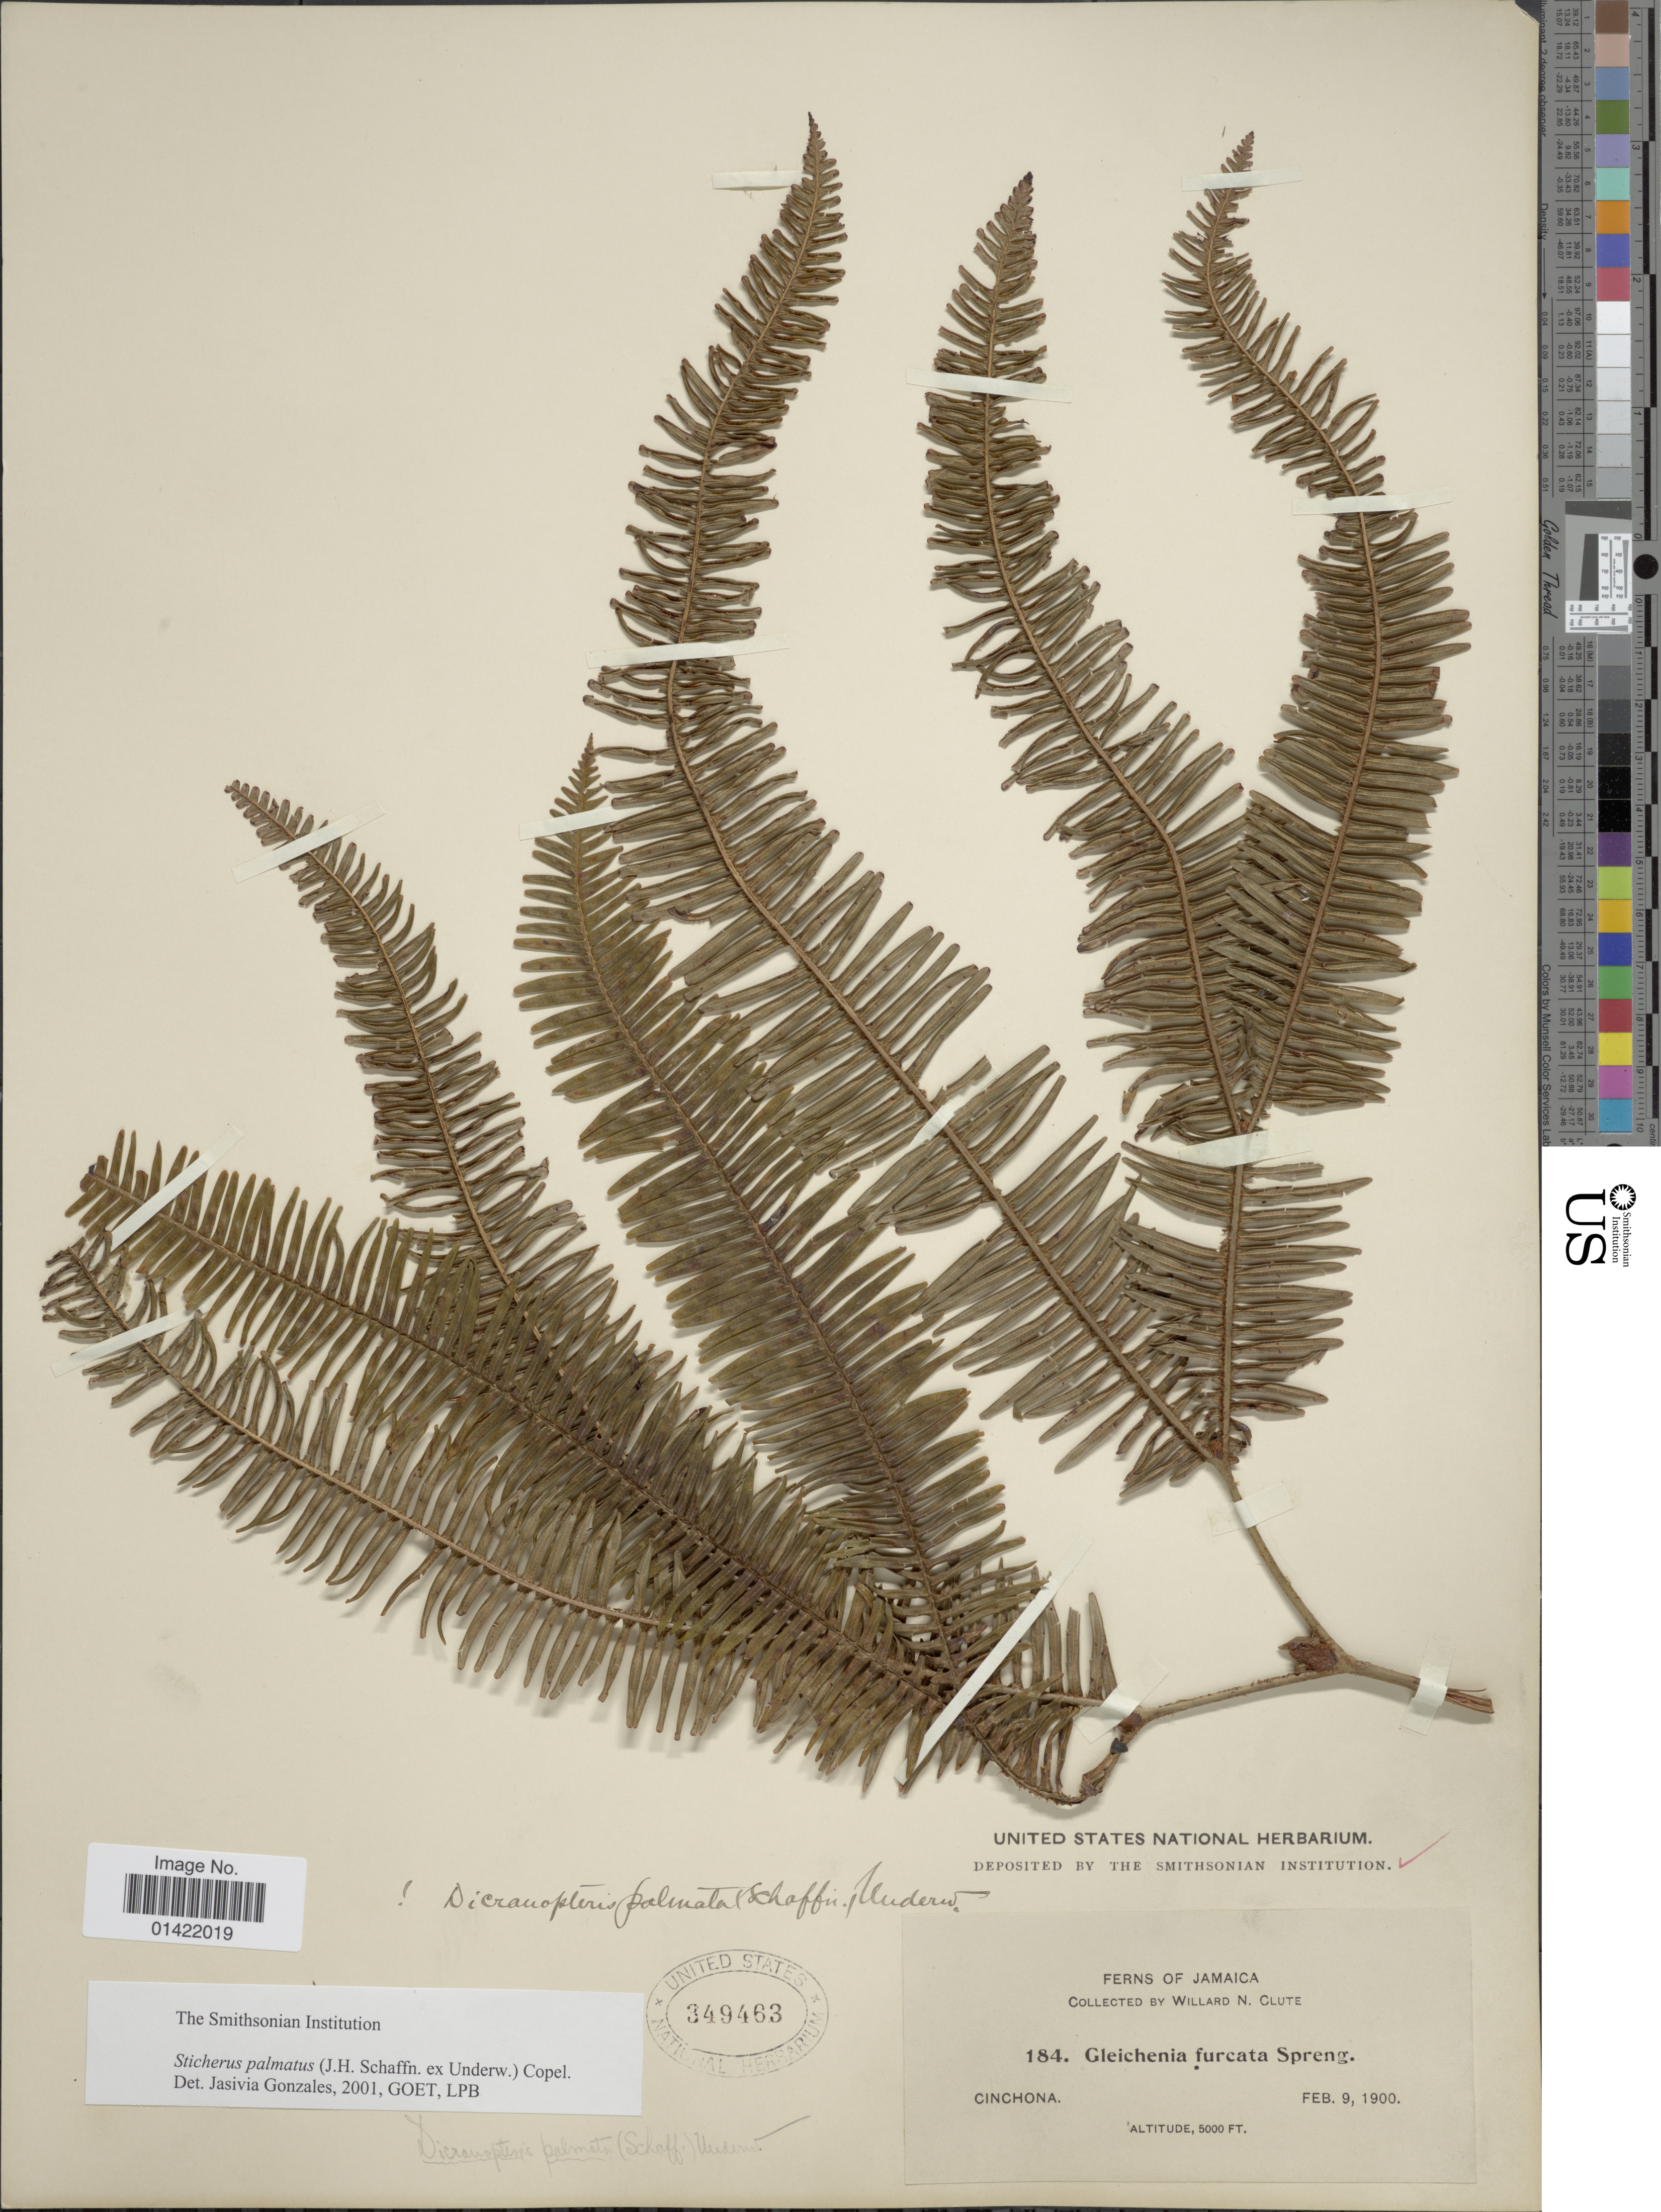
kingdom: Plantae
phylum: Tracheophyta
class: Polypodiopsida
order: Gleicheniales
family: Gleicheniaceae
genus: Sticherus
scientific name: Sticherus furcatus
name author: (L.) Ching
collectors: W. N. Clute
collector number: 184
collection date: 1900-02-09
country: Jamaica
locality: Cinchona.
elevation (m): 1524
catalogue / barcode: US 349463